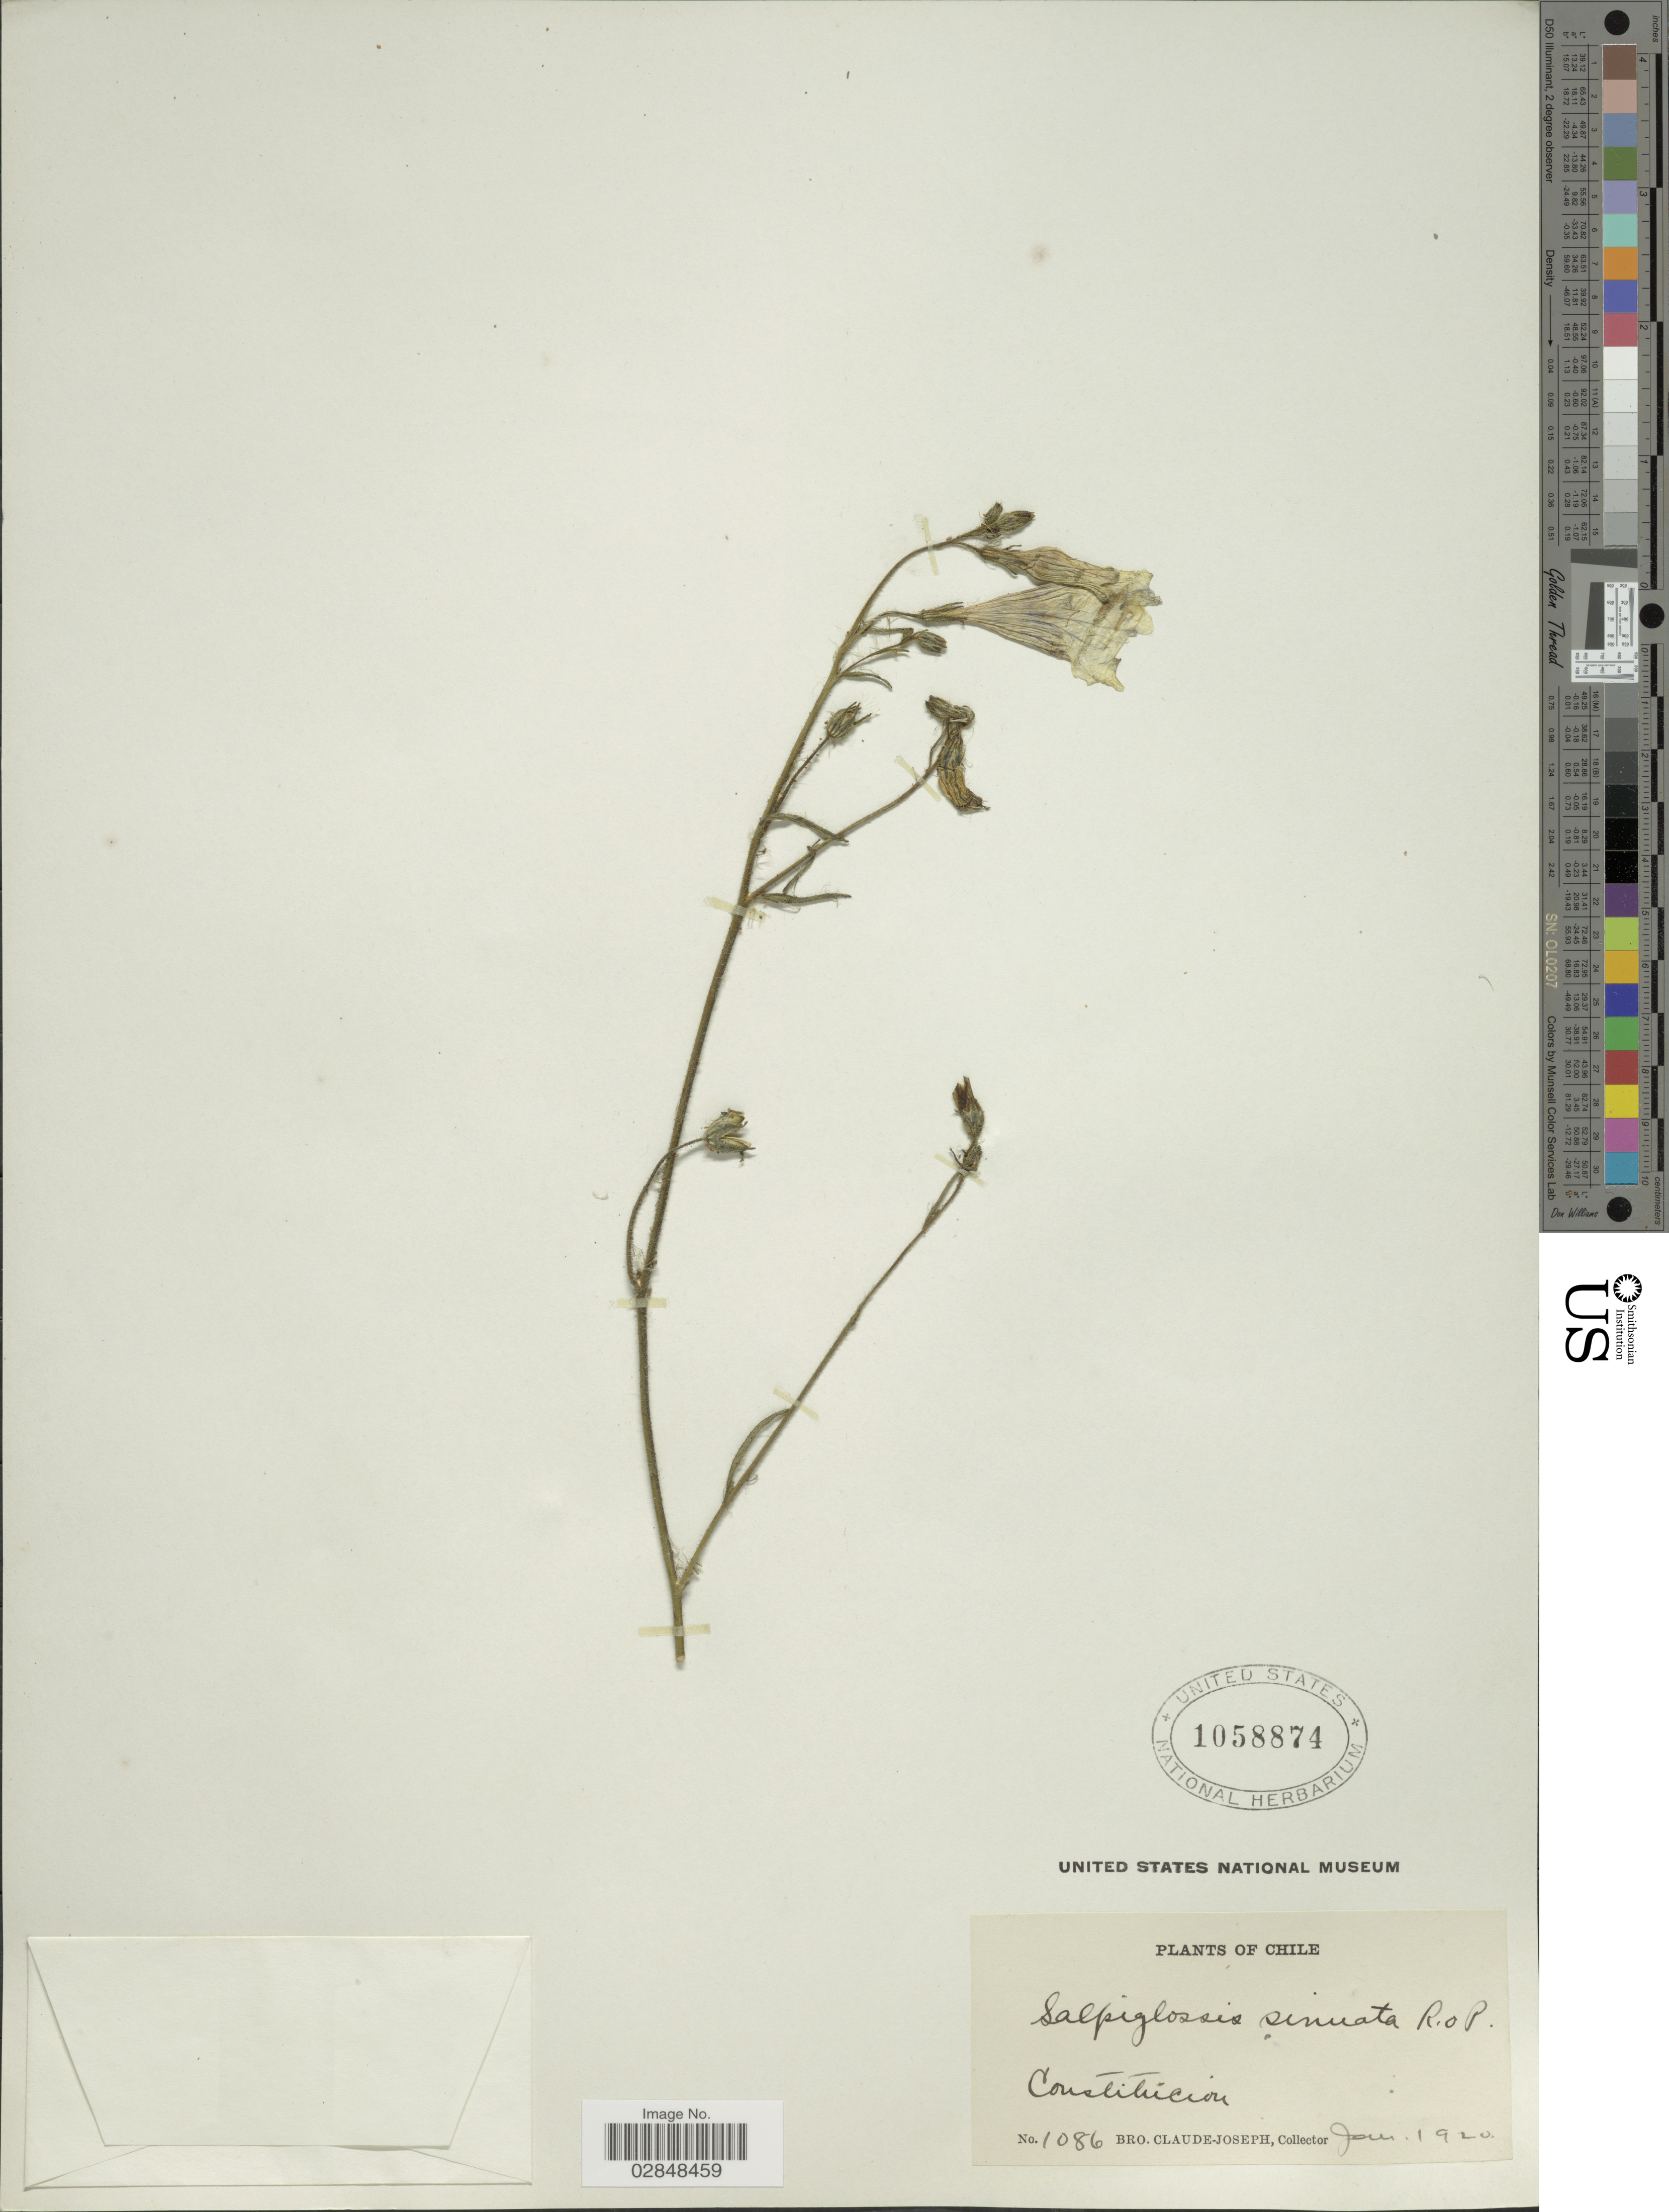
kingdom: Plantae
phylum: Tracheophyta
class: Magnoliopsida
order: Solanales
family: Solanaceae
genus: Salpiglossis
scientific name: Salpiglossis sinuata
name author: Ruiz & Pav.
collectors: Bro. Claude-Joseph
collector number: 1086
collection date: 1920-01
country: Chile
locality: Constitúcion.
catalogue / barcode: US 1058874